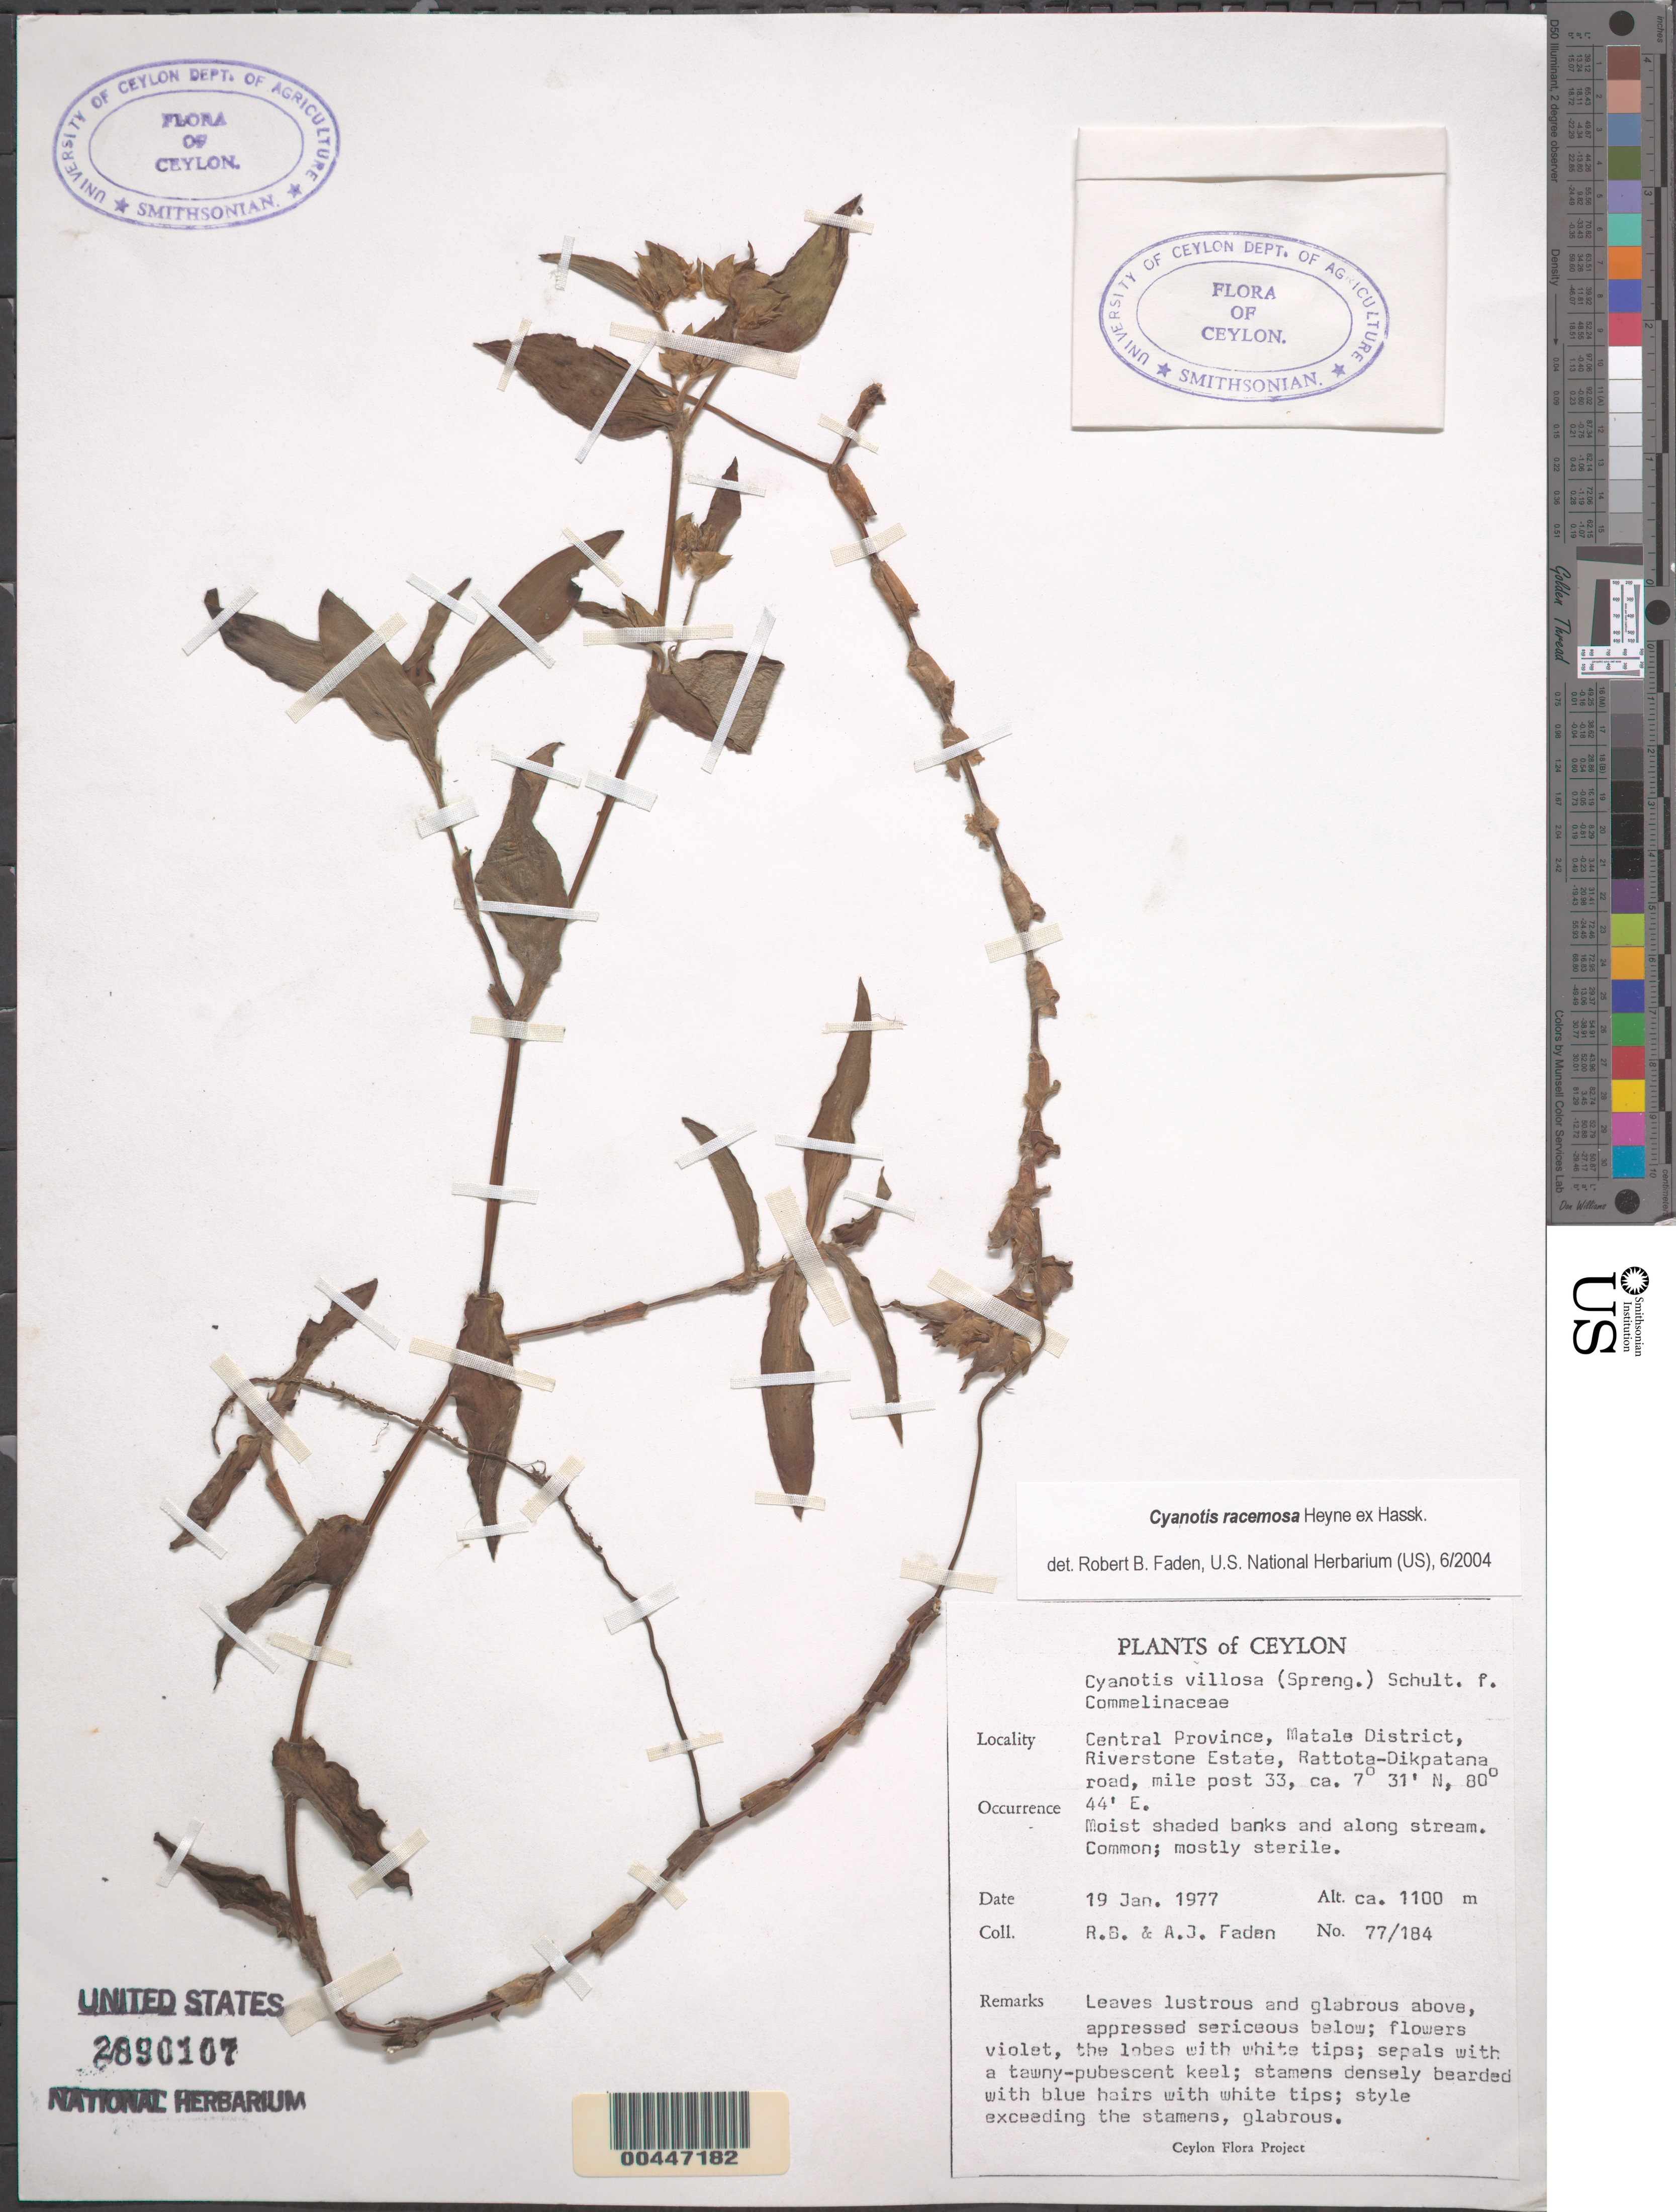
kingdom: Plantae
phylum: Tracheophyta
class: Liliopsida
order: Commelinales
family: Commelinaceae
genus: Cyanotis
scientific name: Cyanotis racemosa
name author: B. Heyne ex Hassk.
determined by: Faden, Robert B., (US), Smithsonian Institution - National Museum of Natural History (UNITED STATES)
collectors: R. B. Faden & A. J. Faden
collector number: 77/184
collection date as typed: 19 Jan 1977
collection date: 1977-01-19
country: Sri Lanka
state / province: Central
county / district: Matale Dist.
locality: Riverstone estate, rottota-dikpatana road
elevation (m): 335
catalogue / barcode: US 2890107